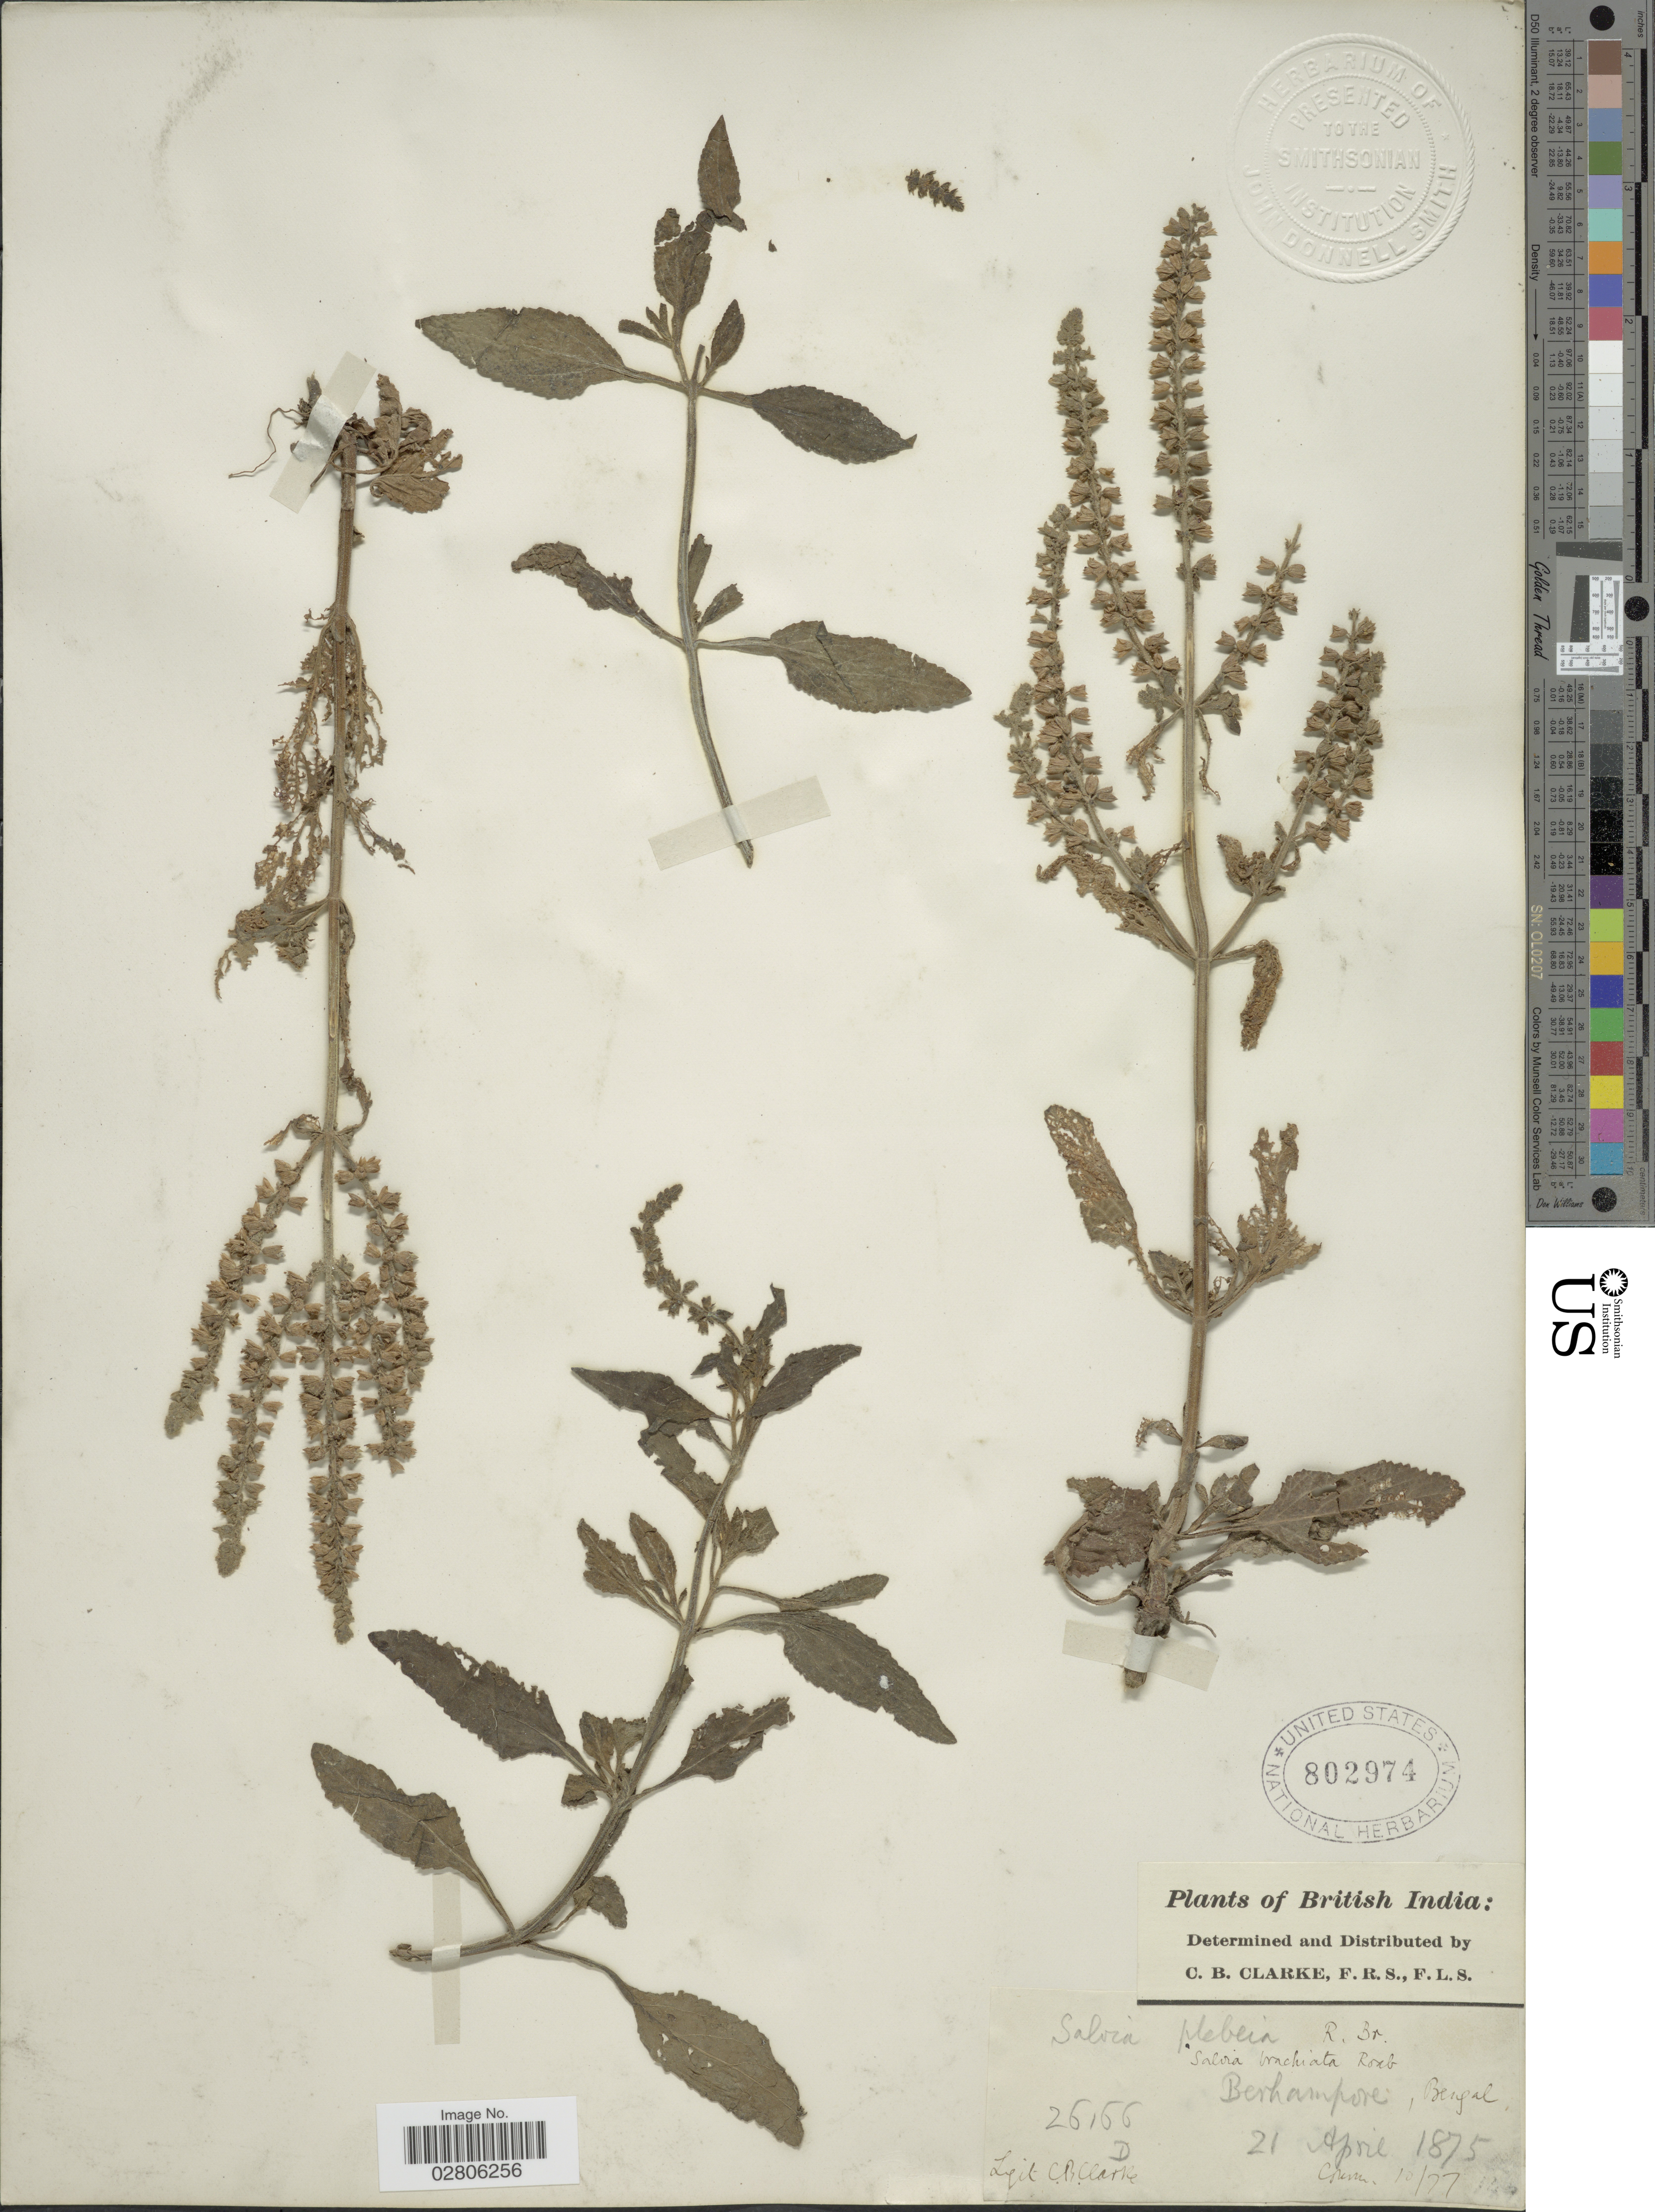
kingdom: Plantae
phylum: Tracheophyta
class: Magnoliopsida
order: Lamiales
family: Lamiaceae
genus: Salvia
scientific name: Salvia plebeia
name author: R. Br.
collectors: C. B. Clarke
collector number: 26166D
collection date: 1875-04-21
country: India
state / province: West Bengal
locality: British India, Berhampore, Bengal.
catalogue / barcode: US 802974